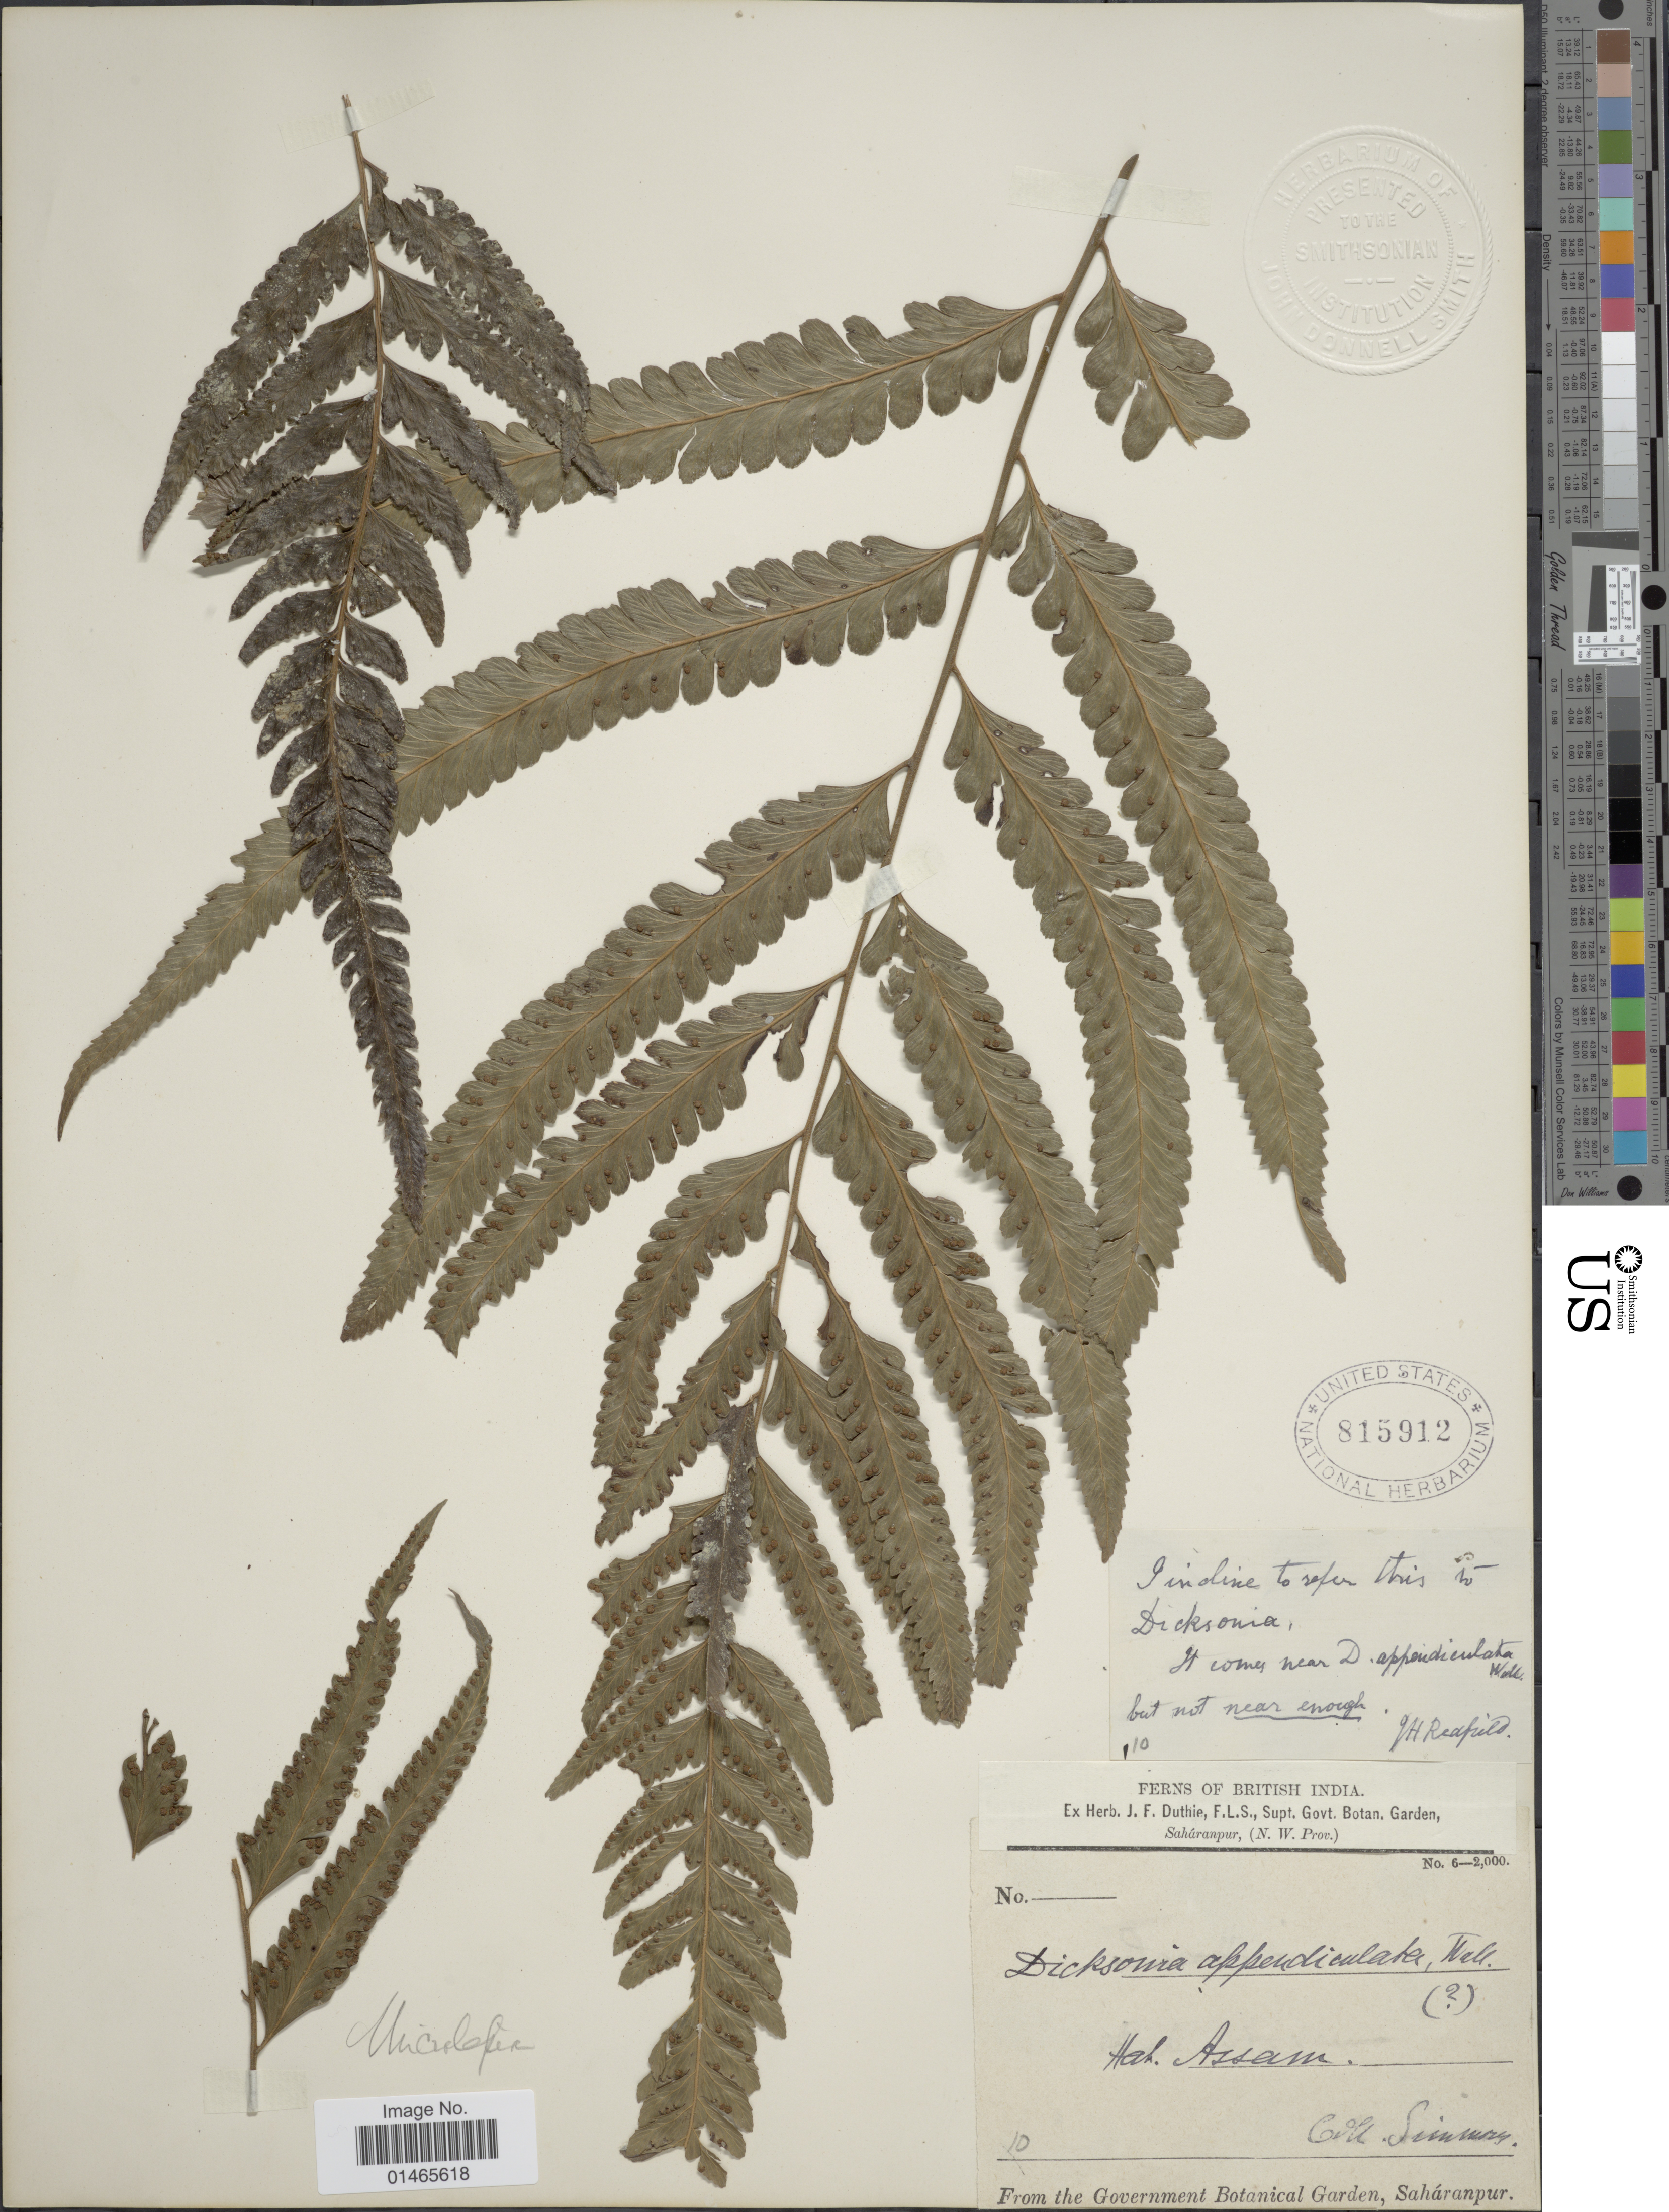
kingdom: Plantae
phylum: Tracheophyta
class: Polypodiopsida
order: Polypodiales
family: Dennstaedtiaceae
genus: Microlepia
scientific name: Microlepia marginata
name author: (Houtt.) C. Chr.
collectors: J. Reafield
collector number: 110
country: India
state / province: Assam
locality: British India, Saháranpur, (N.W. Prov)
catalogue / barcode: US 815912